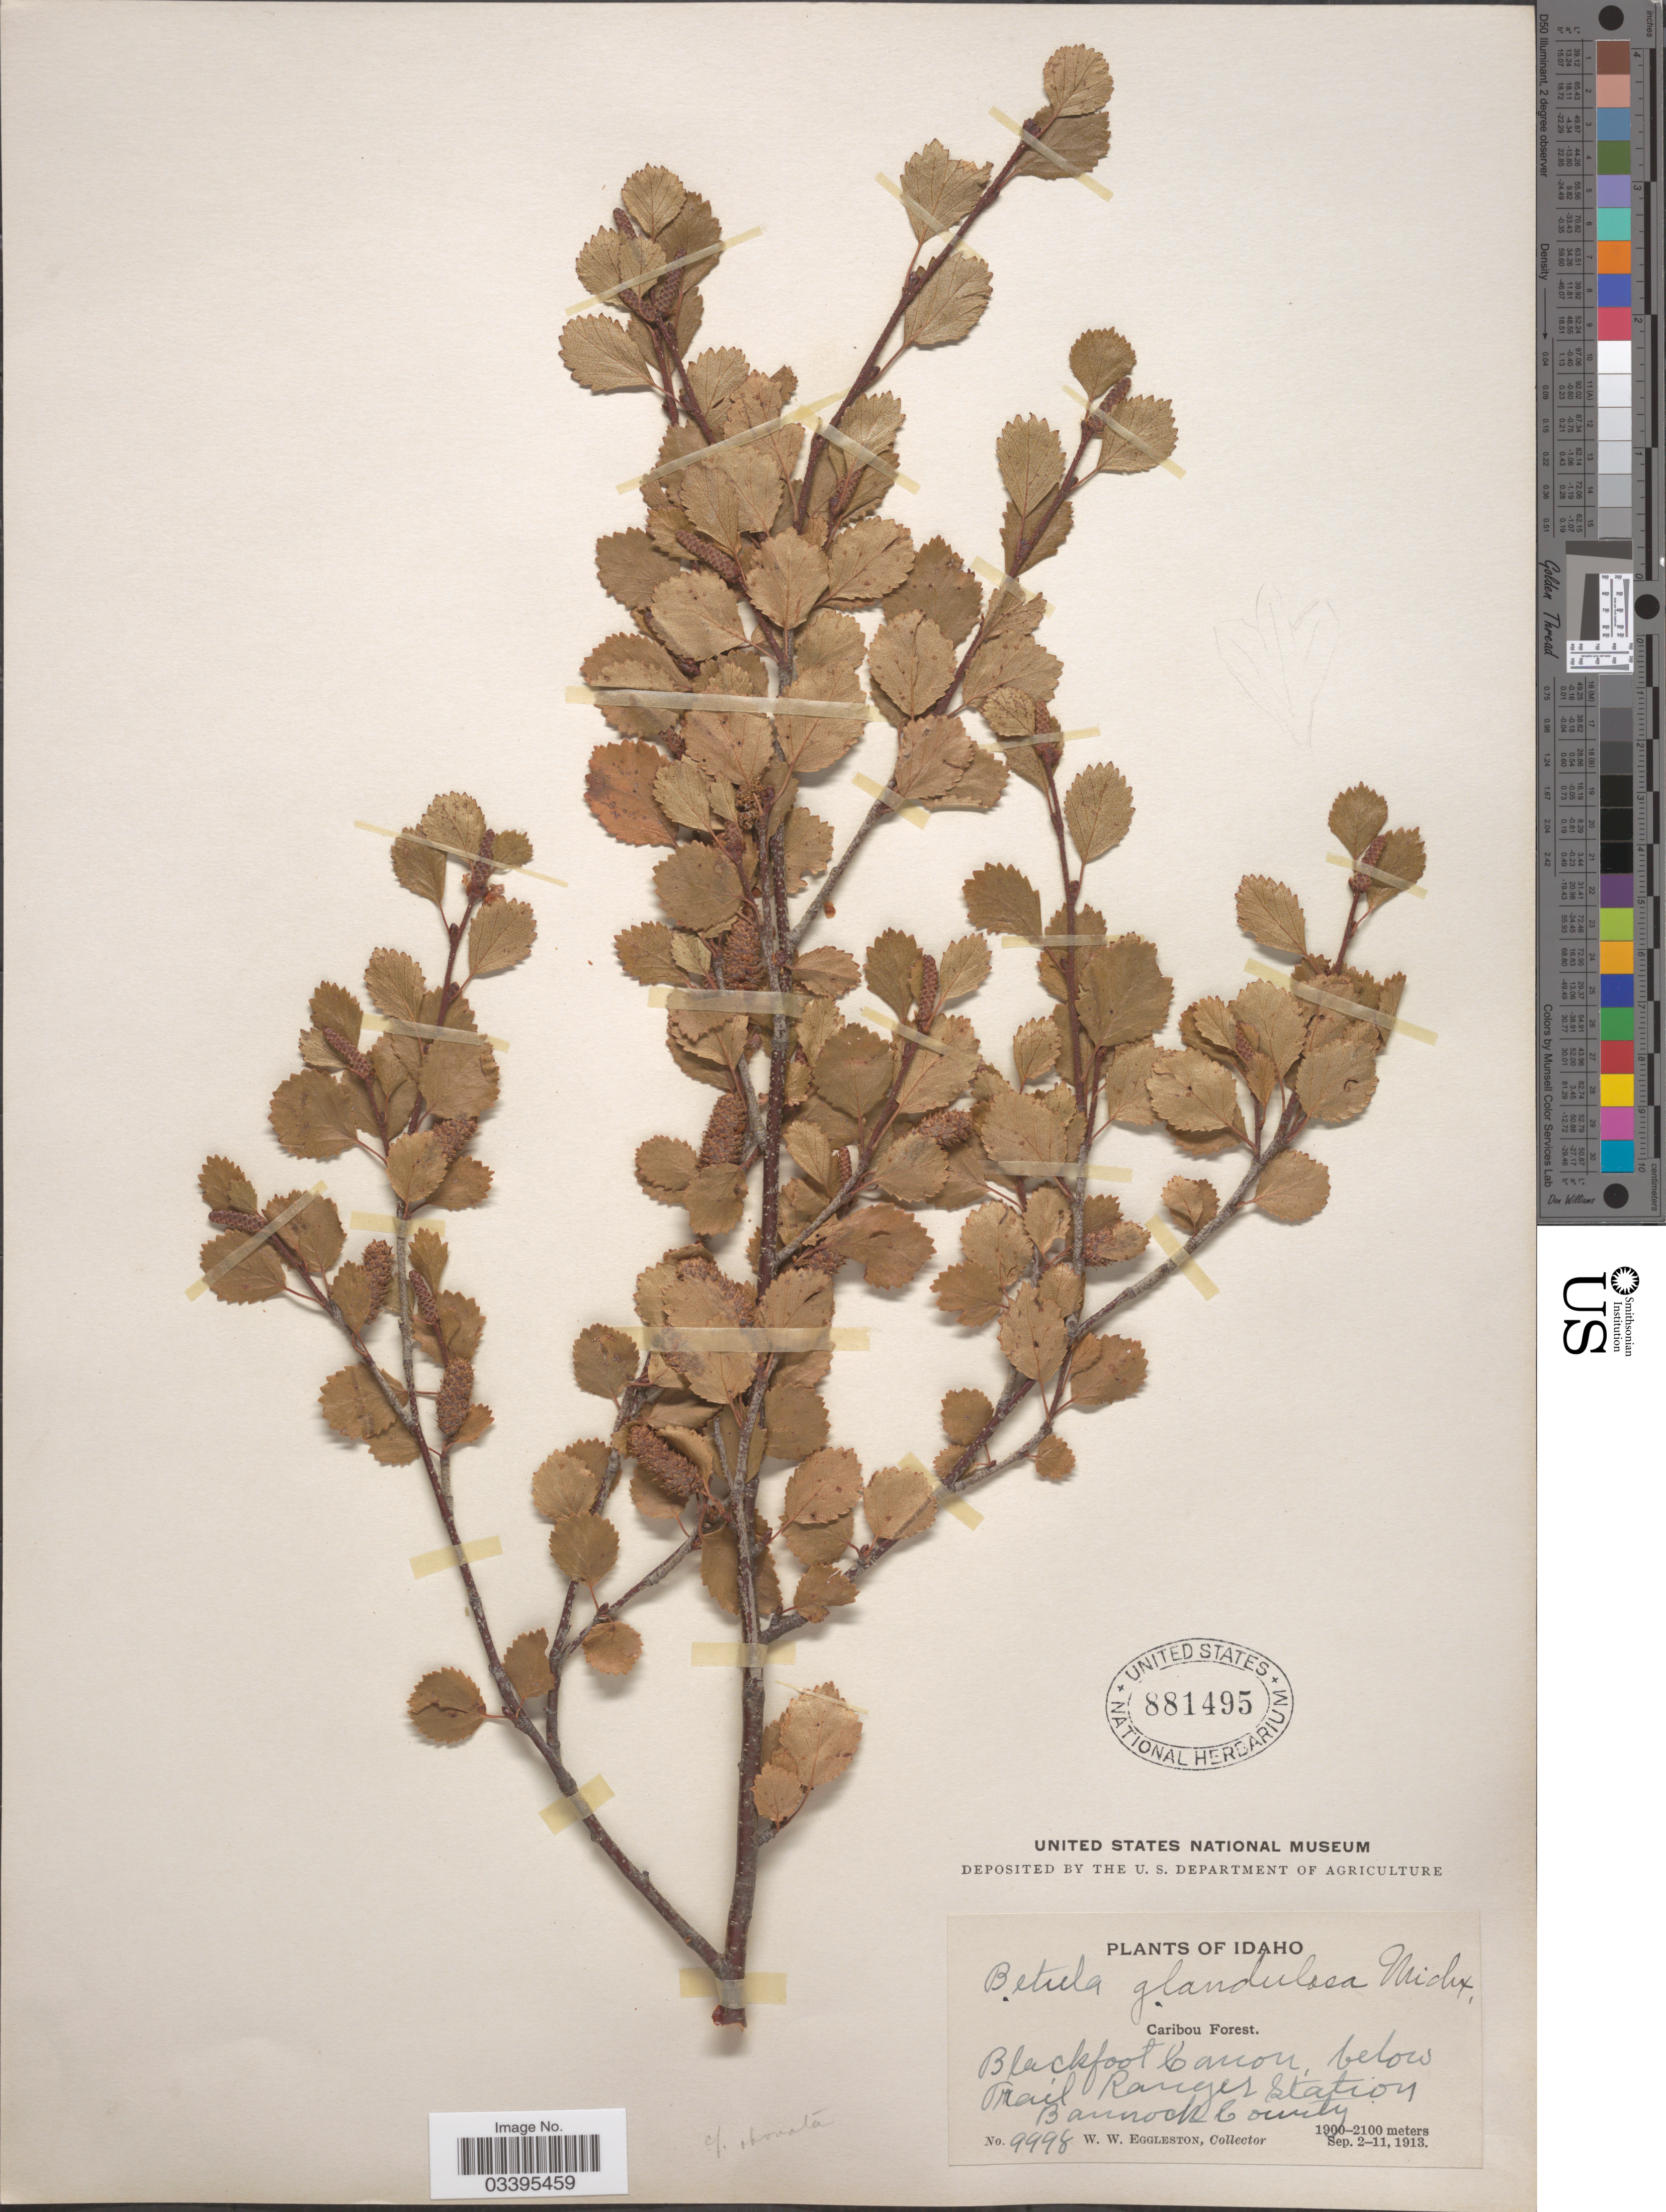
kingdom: Plantae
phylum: Tracheophyta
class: Magnoliopsida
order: Fagales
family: Betulaceae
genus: Betula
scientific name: Betula glandulosa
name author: Michx.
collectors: W. W. Eggleston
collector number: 9998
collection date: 1913-09-02/1913-09-11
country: United States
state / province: Idaho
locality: Caribou Forest. Blackfoot Canon, below Trail Ranger Station, Bannock County.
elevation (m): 1900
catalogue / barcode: US 881495